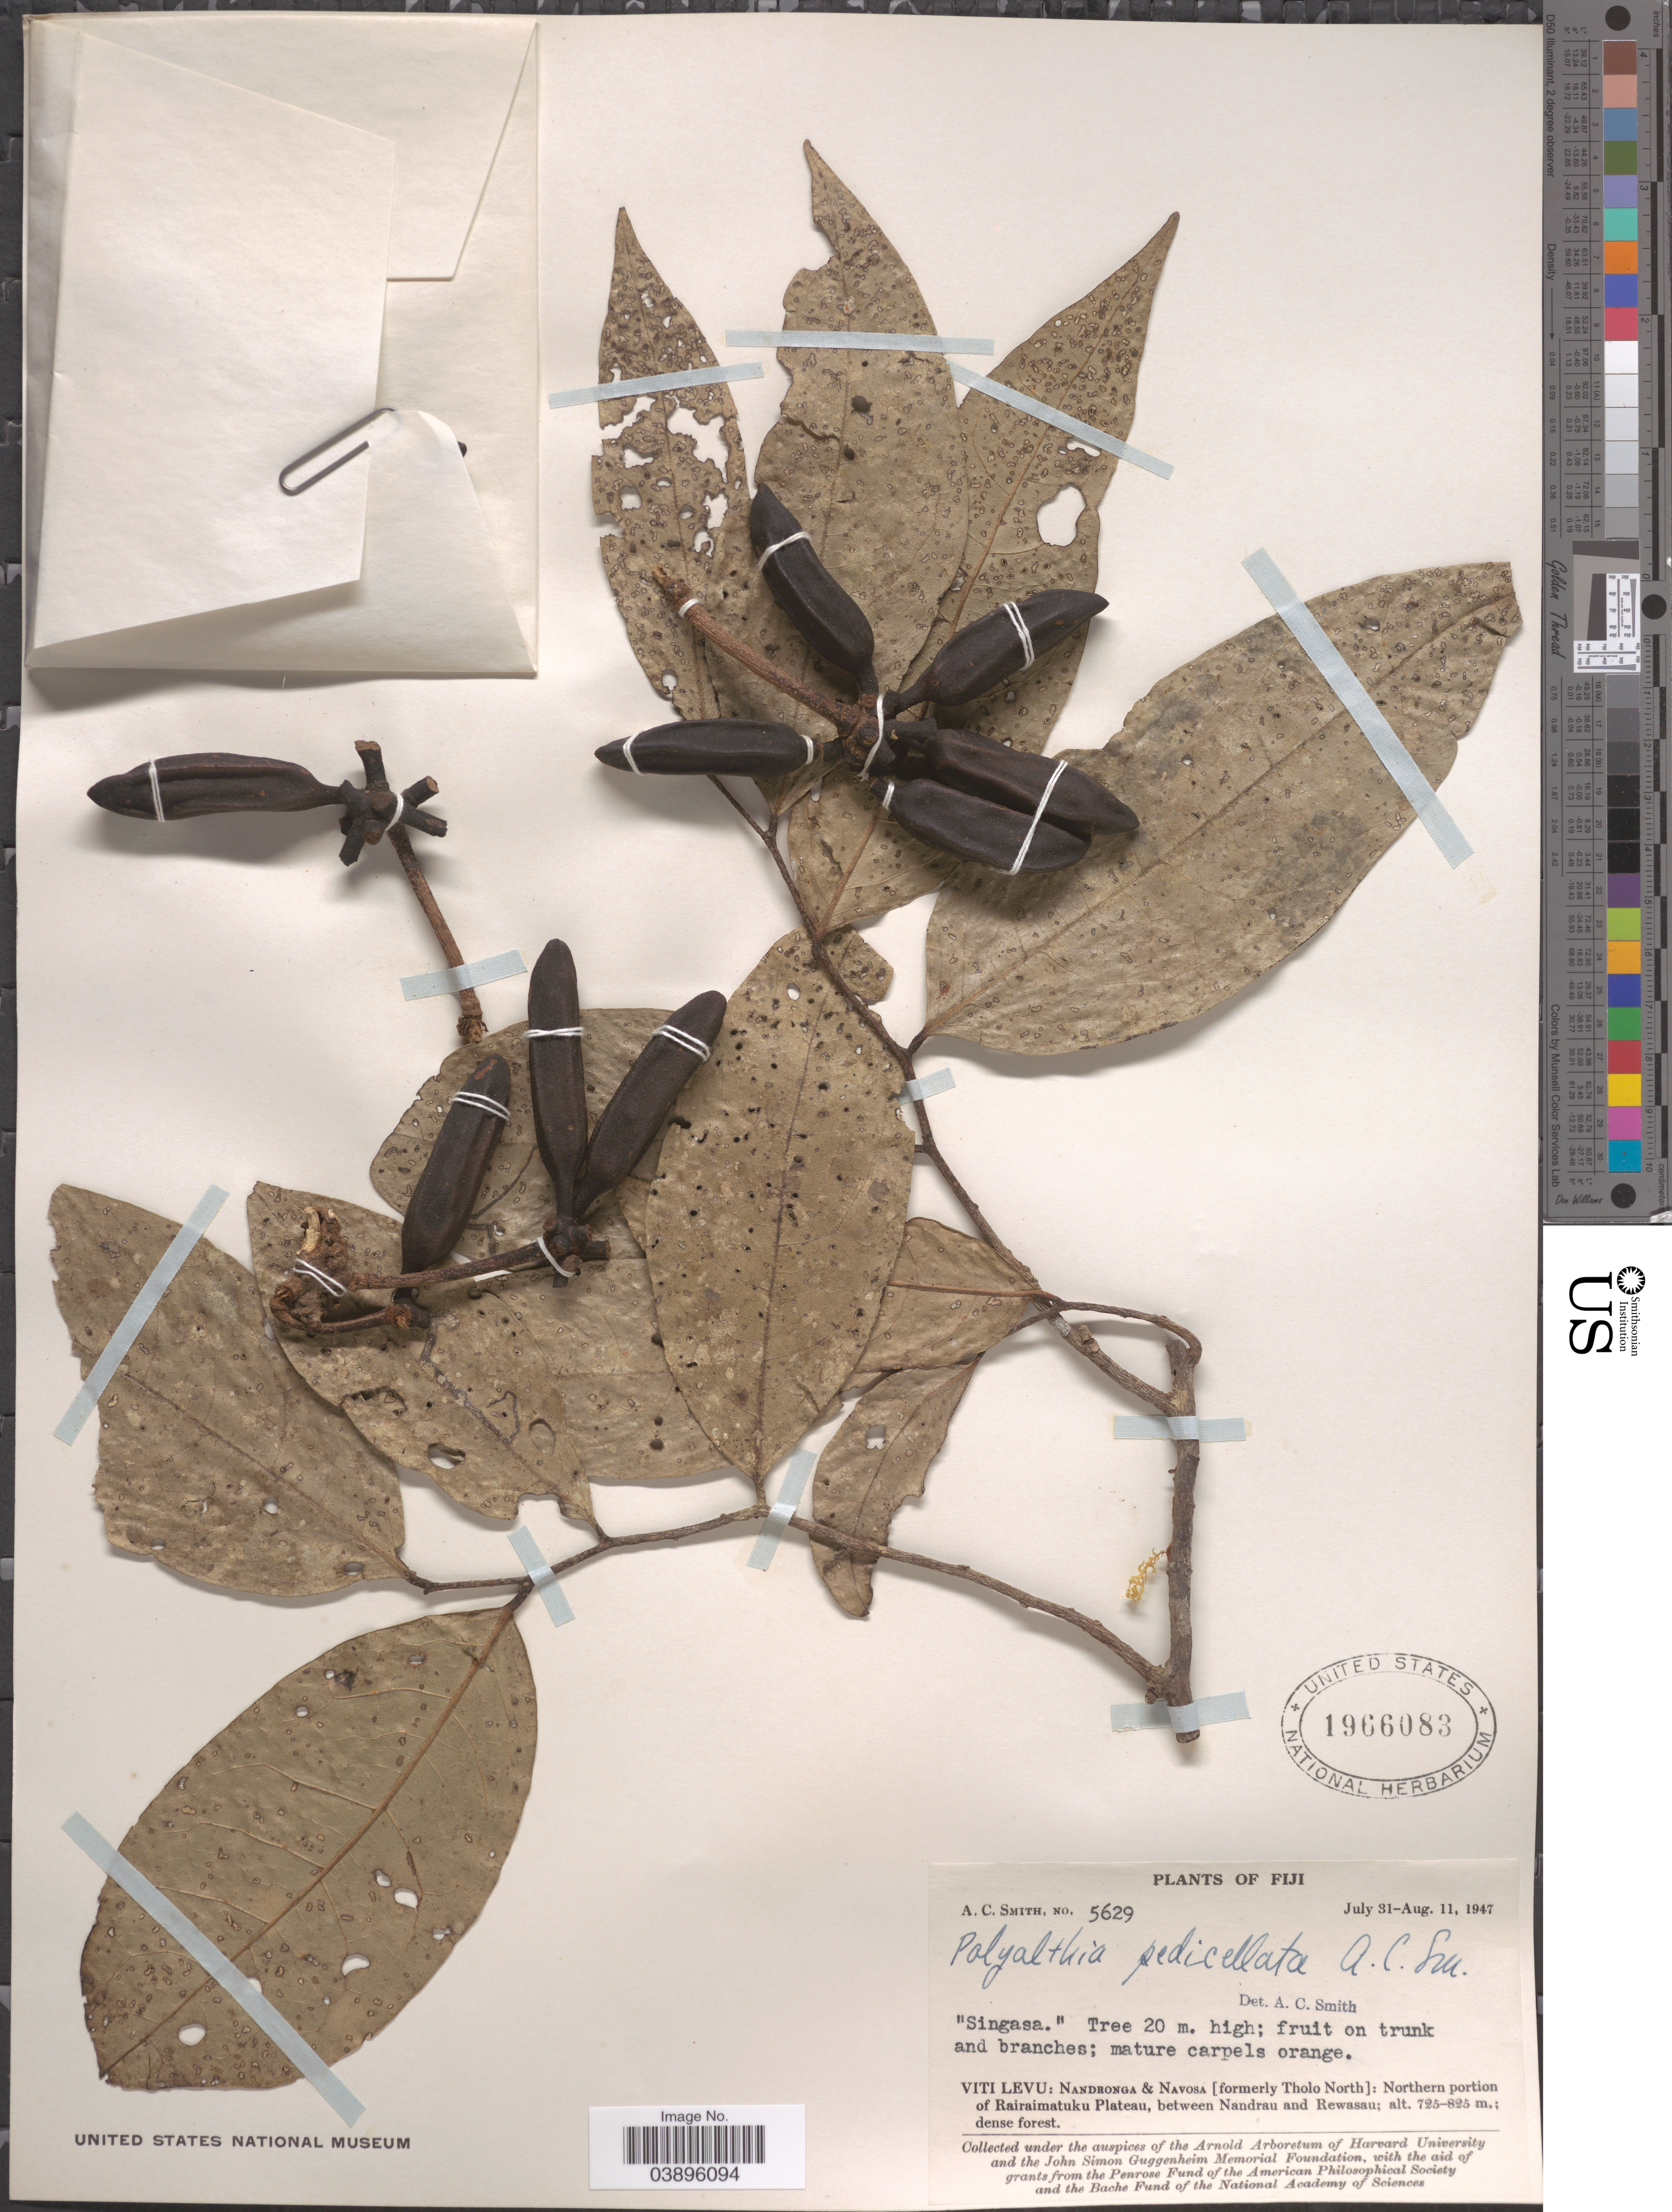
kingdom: Plantae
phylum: Tracheophyta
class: Magnoliopsida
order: Magnoliales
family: Annonaceae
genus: Polyalthia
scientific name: Polyalthia pedicellata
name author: A.C. Sm.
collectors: A. C. Smith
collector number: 5629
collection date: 1947-07-31/1947-08-11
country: Fiji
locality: Viti Levu: Nandronga & Navosa [formerly Tholo North]: Northern portion of Rairaimatuku Plateau, between Nandrau and Rewasau.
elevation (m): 725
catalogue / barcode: US 1966083